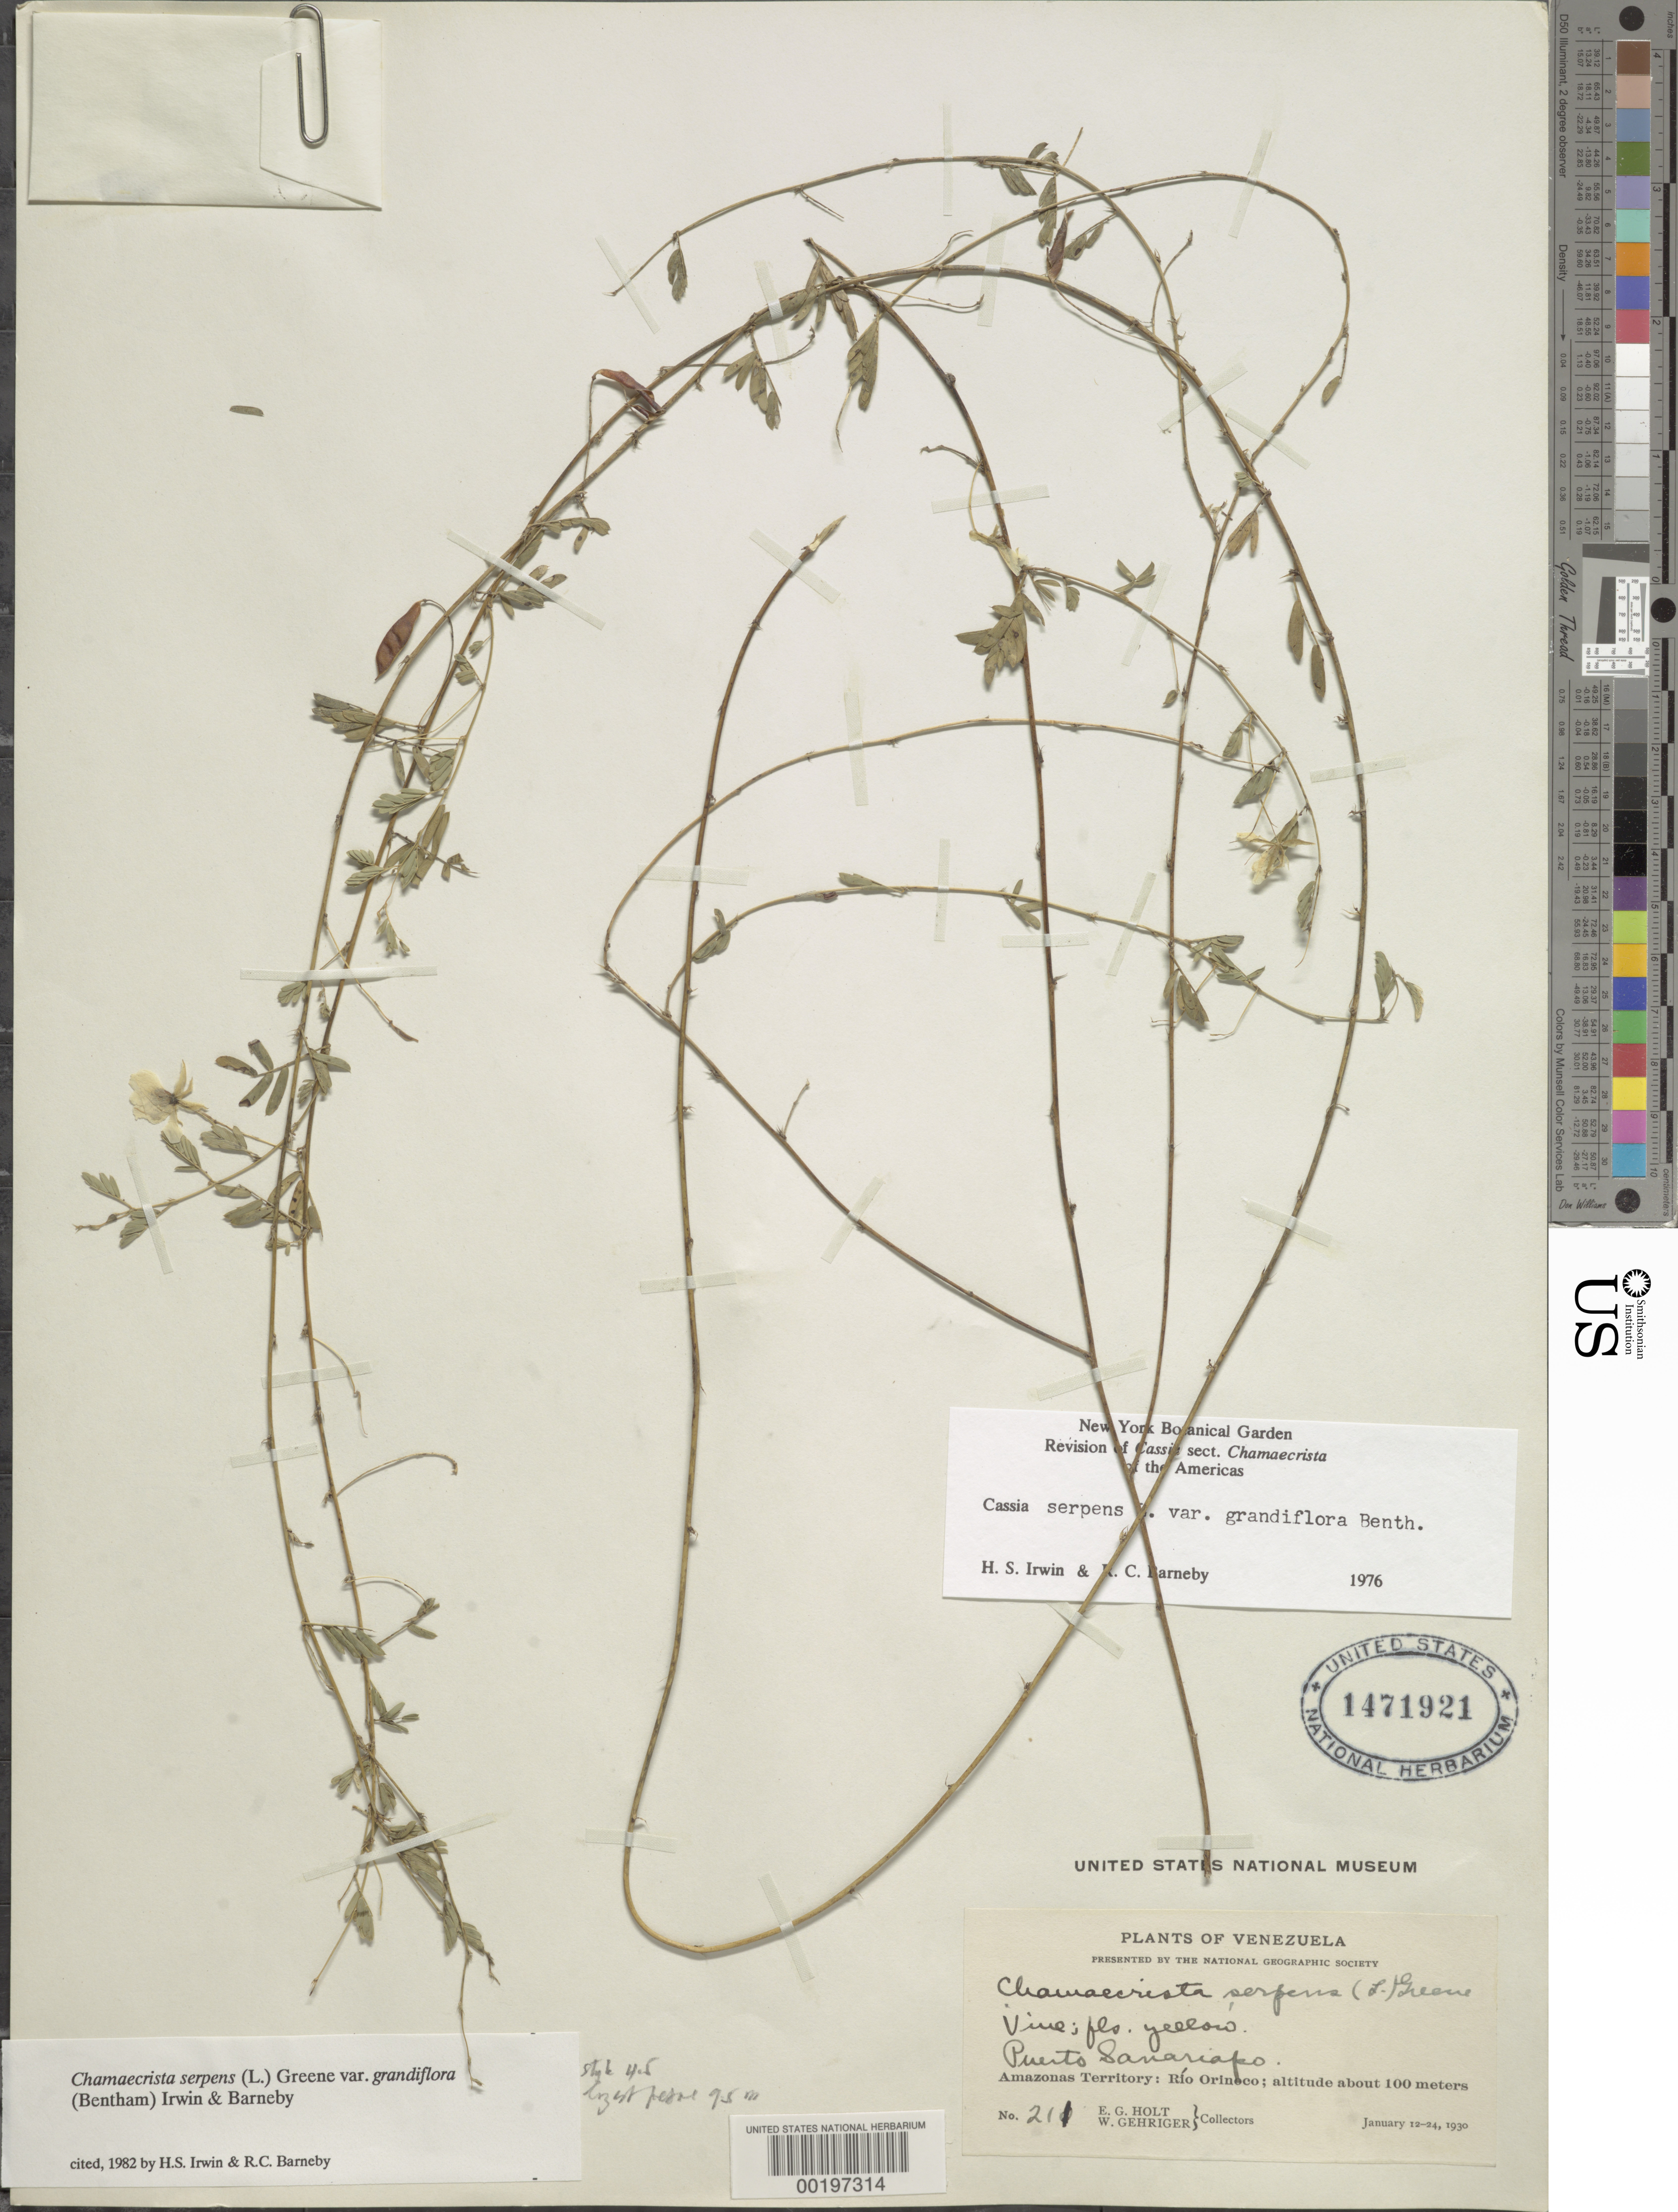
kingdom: Plantae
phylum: Tracheophyta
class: Magnoliopsida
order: Fabales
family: Fabaceae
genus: Chamaecrista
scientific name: Chamaecrista serpens var. grandiflora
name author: (Benth.) H.S. Irwin & Barneby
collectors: E. Holt & W. Gehriger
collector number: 211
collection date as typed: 12 Jan 1930 to 24 Jan 1930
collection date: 1930-01-12/1930-01-24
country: Venezuela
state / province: Amazonas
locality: Puerto sanariapo; rio orinoco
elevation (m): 100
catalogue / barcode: US 1471921